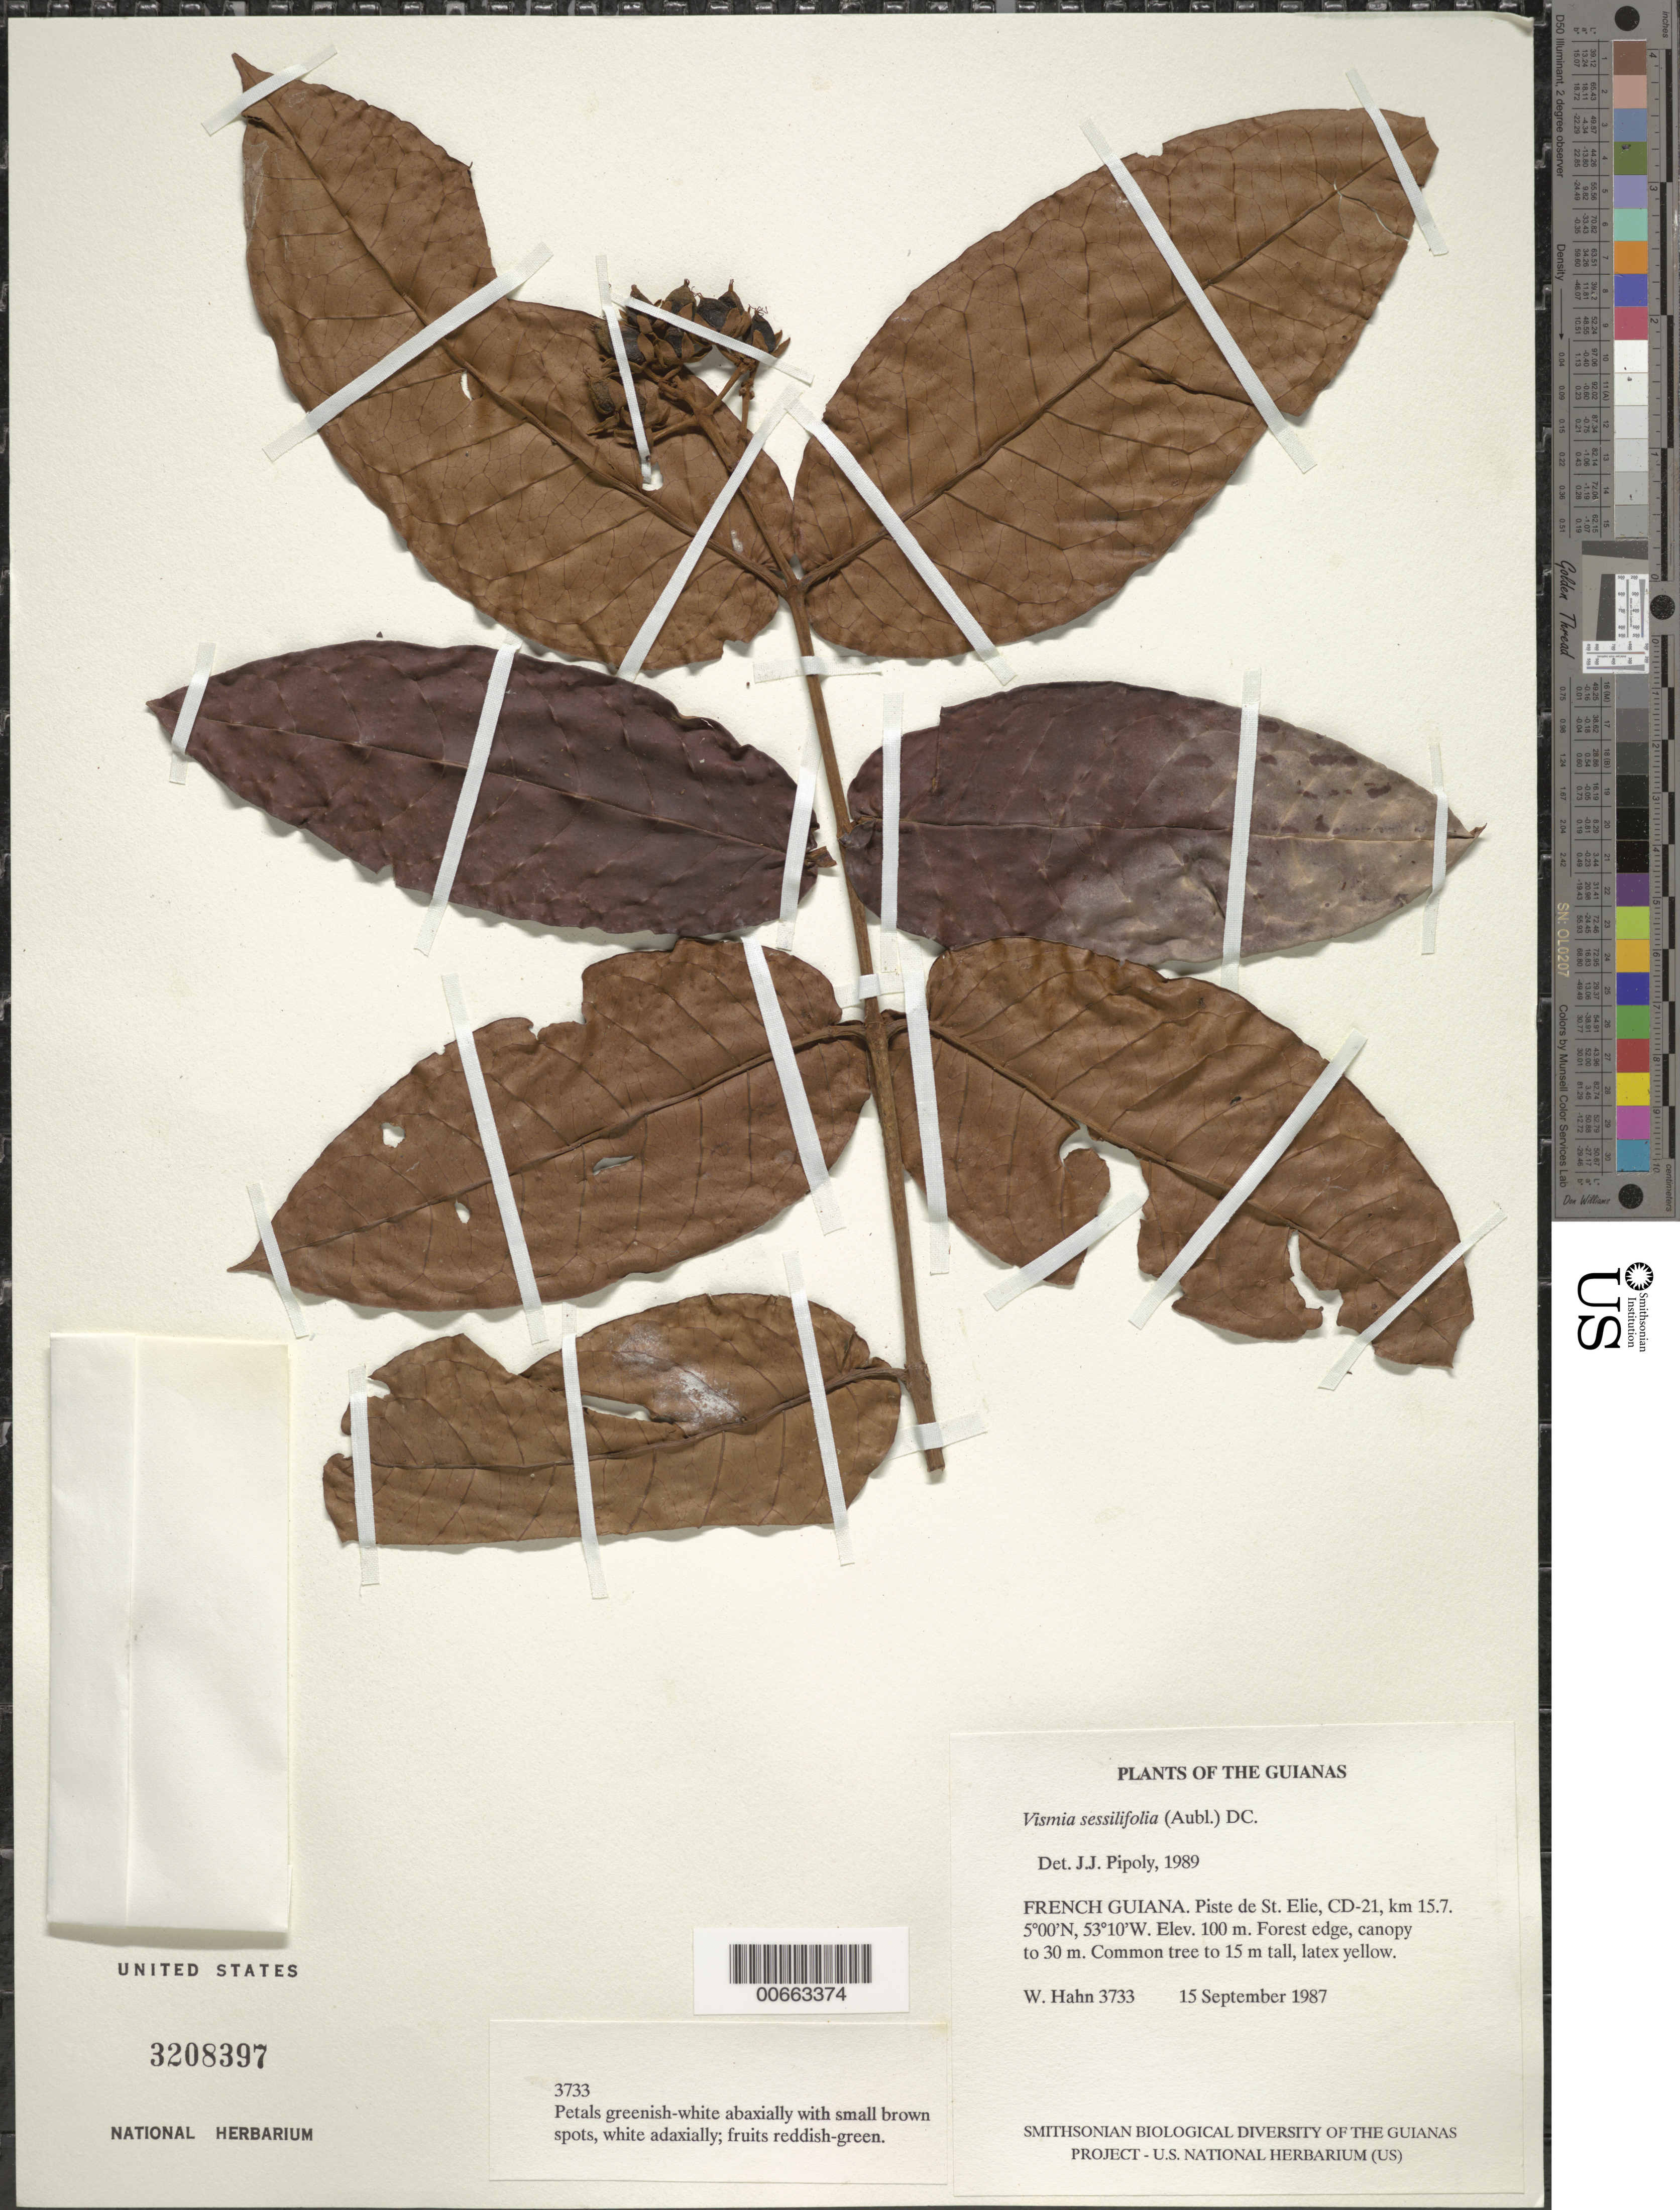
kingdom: Plantae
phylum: Tracheophyta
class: Magnoliopsida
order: Malpighiales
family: Hypericaceae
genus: Vismia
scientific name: Vismia sessilifolia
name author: (Aubl.) Choisy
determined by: Pipoly, J. J., III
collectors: W. Hahn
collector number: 3733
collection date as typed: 15 September 1987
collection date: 1987-09-15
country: French Guiana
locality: Piste de St. Elie, CD-21, km 15.7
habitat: Forest edge, canopy to 30 m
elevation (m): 100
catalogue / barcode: US 3208397